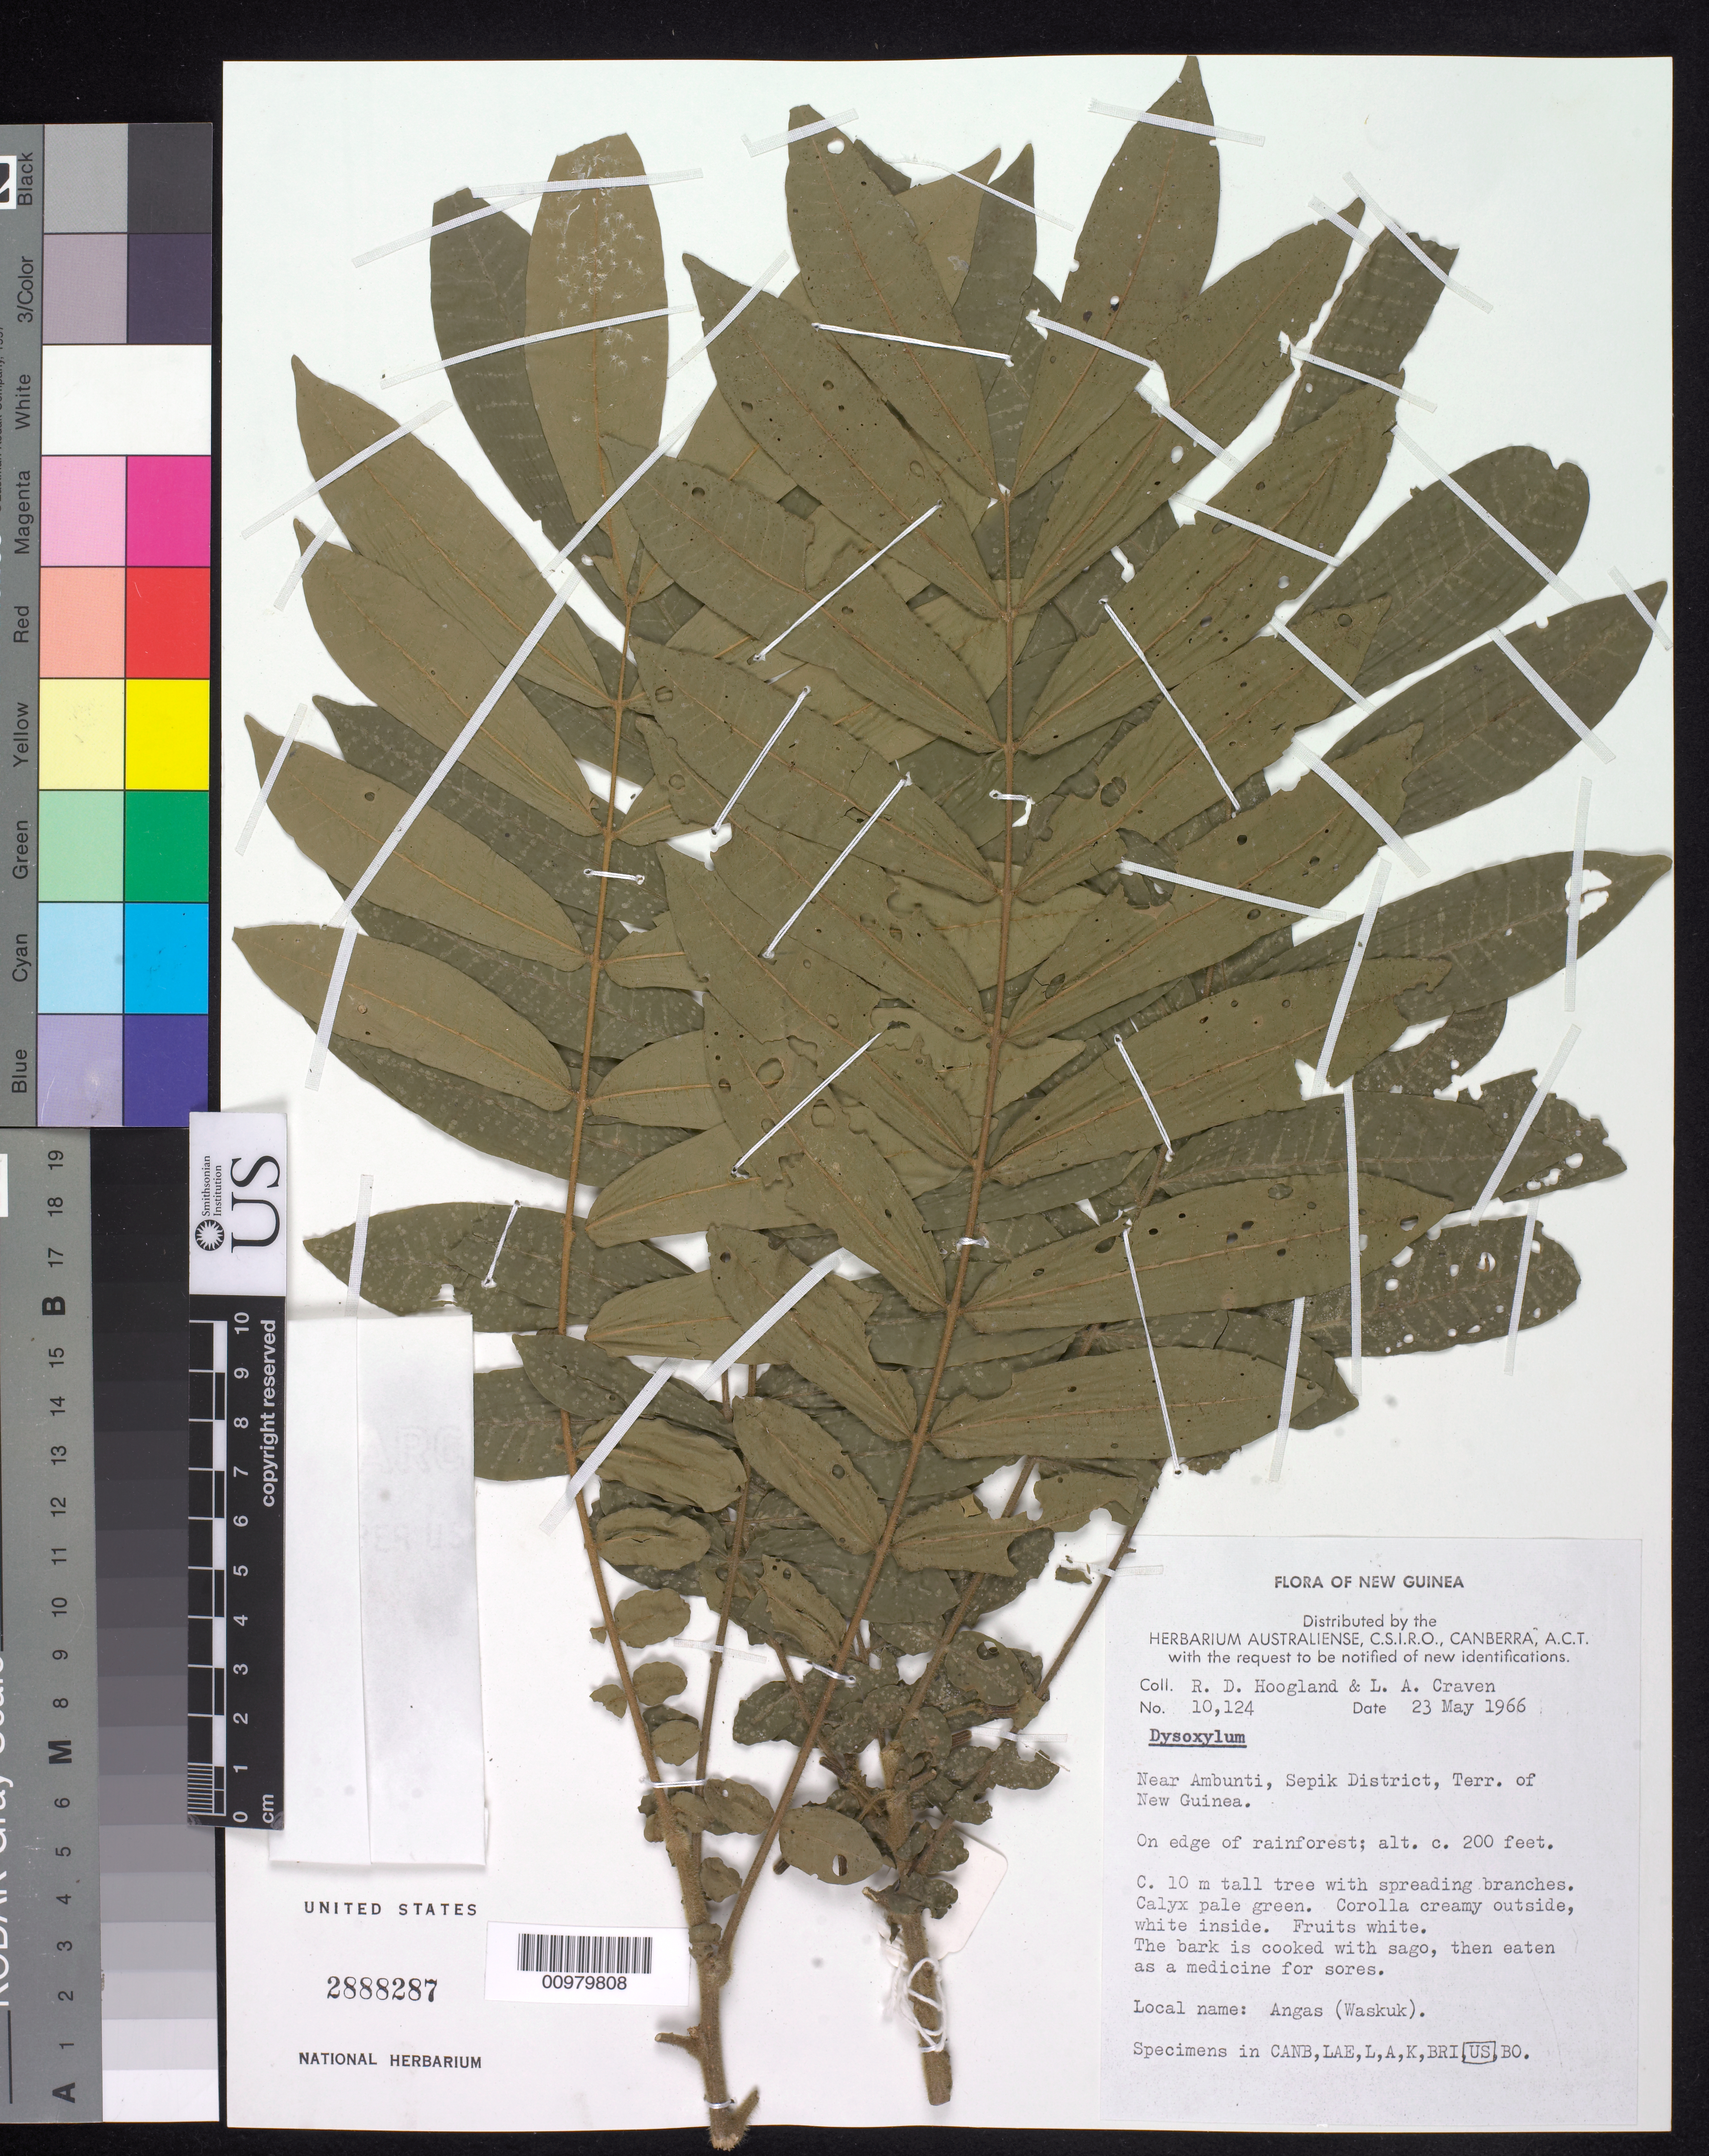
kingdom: Plantae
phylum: Tracheophyta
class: Magnoliopsida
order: Sapindales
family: Meliaceae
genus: Didymocheton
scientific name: Didymocheton variabilis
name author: (Harms) Holzmeyer & Mabb.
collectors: R. D. Hoogland & L. A. Craven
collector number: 10124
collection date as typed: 23 May 1966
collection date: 1966-05-23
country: Papua New Guinea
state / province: East Sepik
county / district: Ambunti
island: New Guinea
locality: Sepik District, Near Ambunti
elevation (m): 61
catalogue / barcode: US 2888287